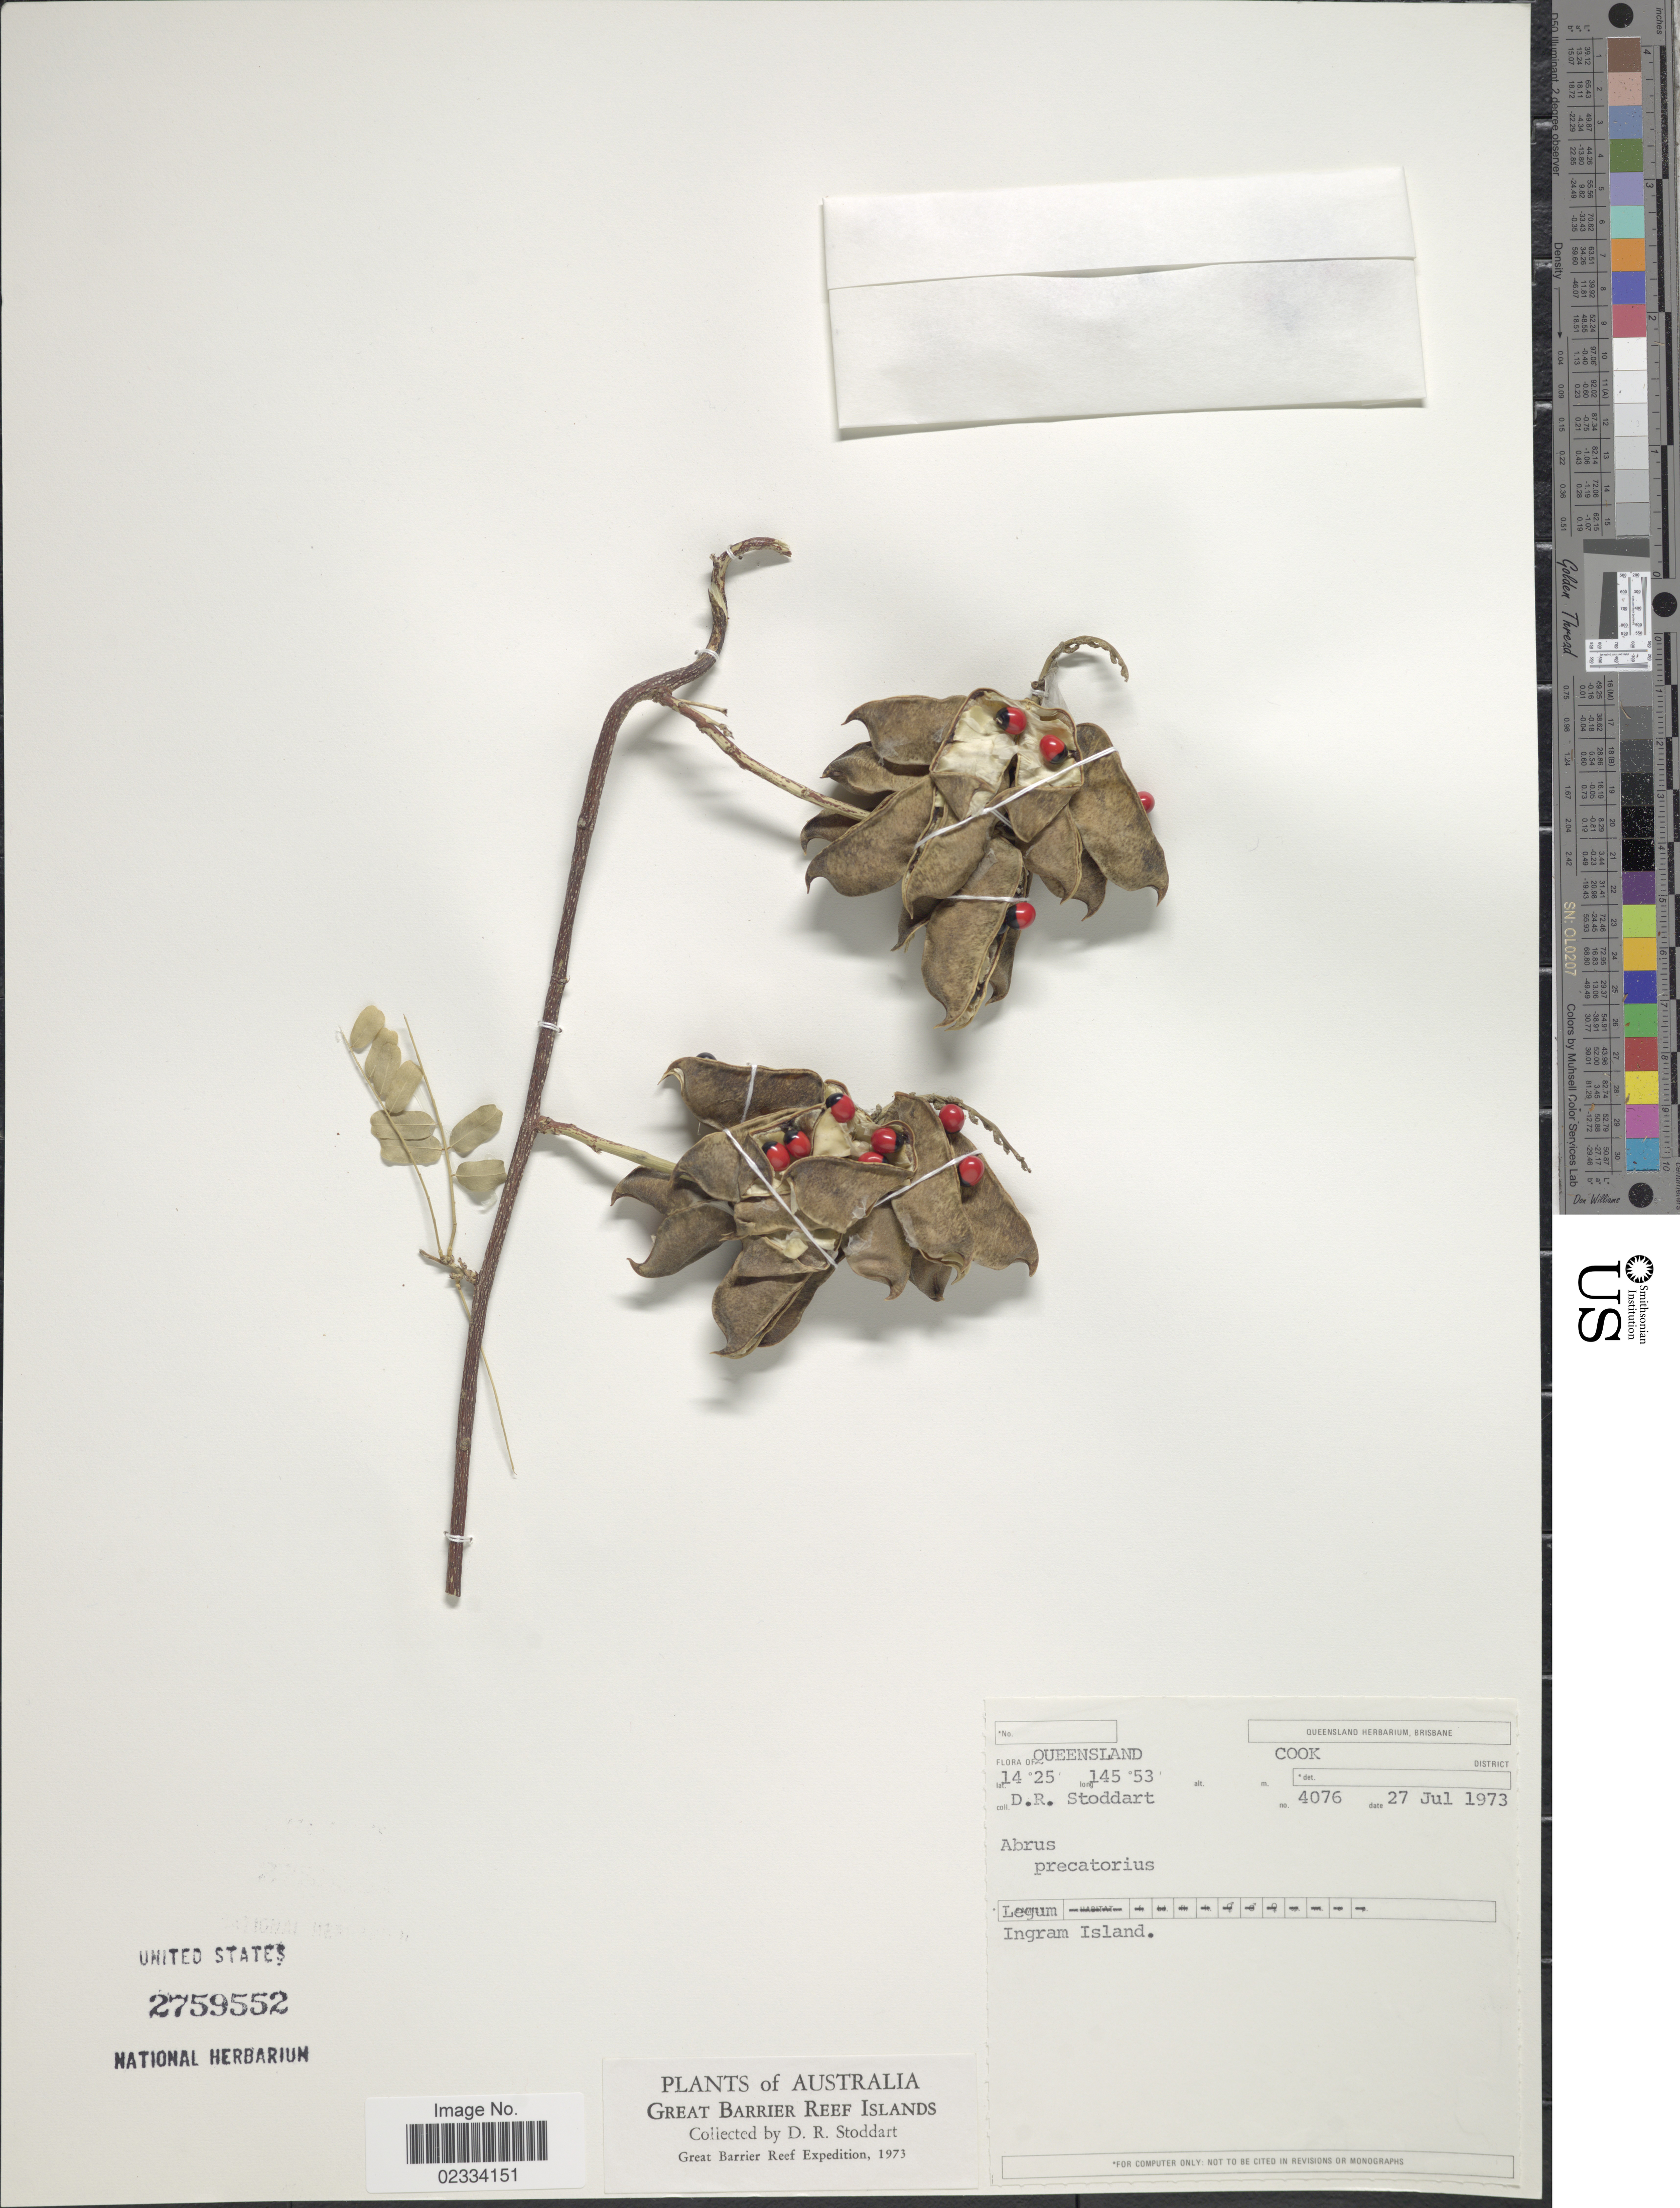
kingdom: Plantae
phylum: Tracheophyta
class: Magnoliopsida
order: Fabales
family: Fabaceae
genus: Abrus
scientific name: Abrus sp.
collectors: D. R. Stoddart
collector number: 4076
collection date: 1973-07-27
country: Australia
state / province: Queensland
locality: Cook District. Ingram Island. Great Barrier Reef Islands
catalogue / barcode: US 2759552